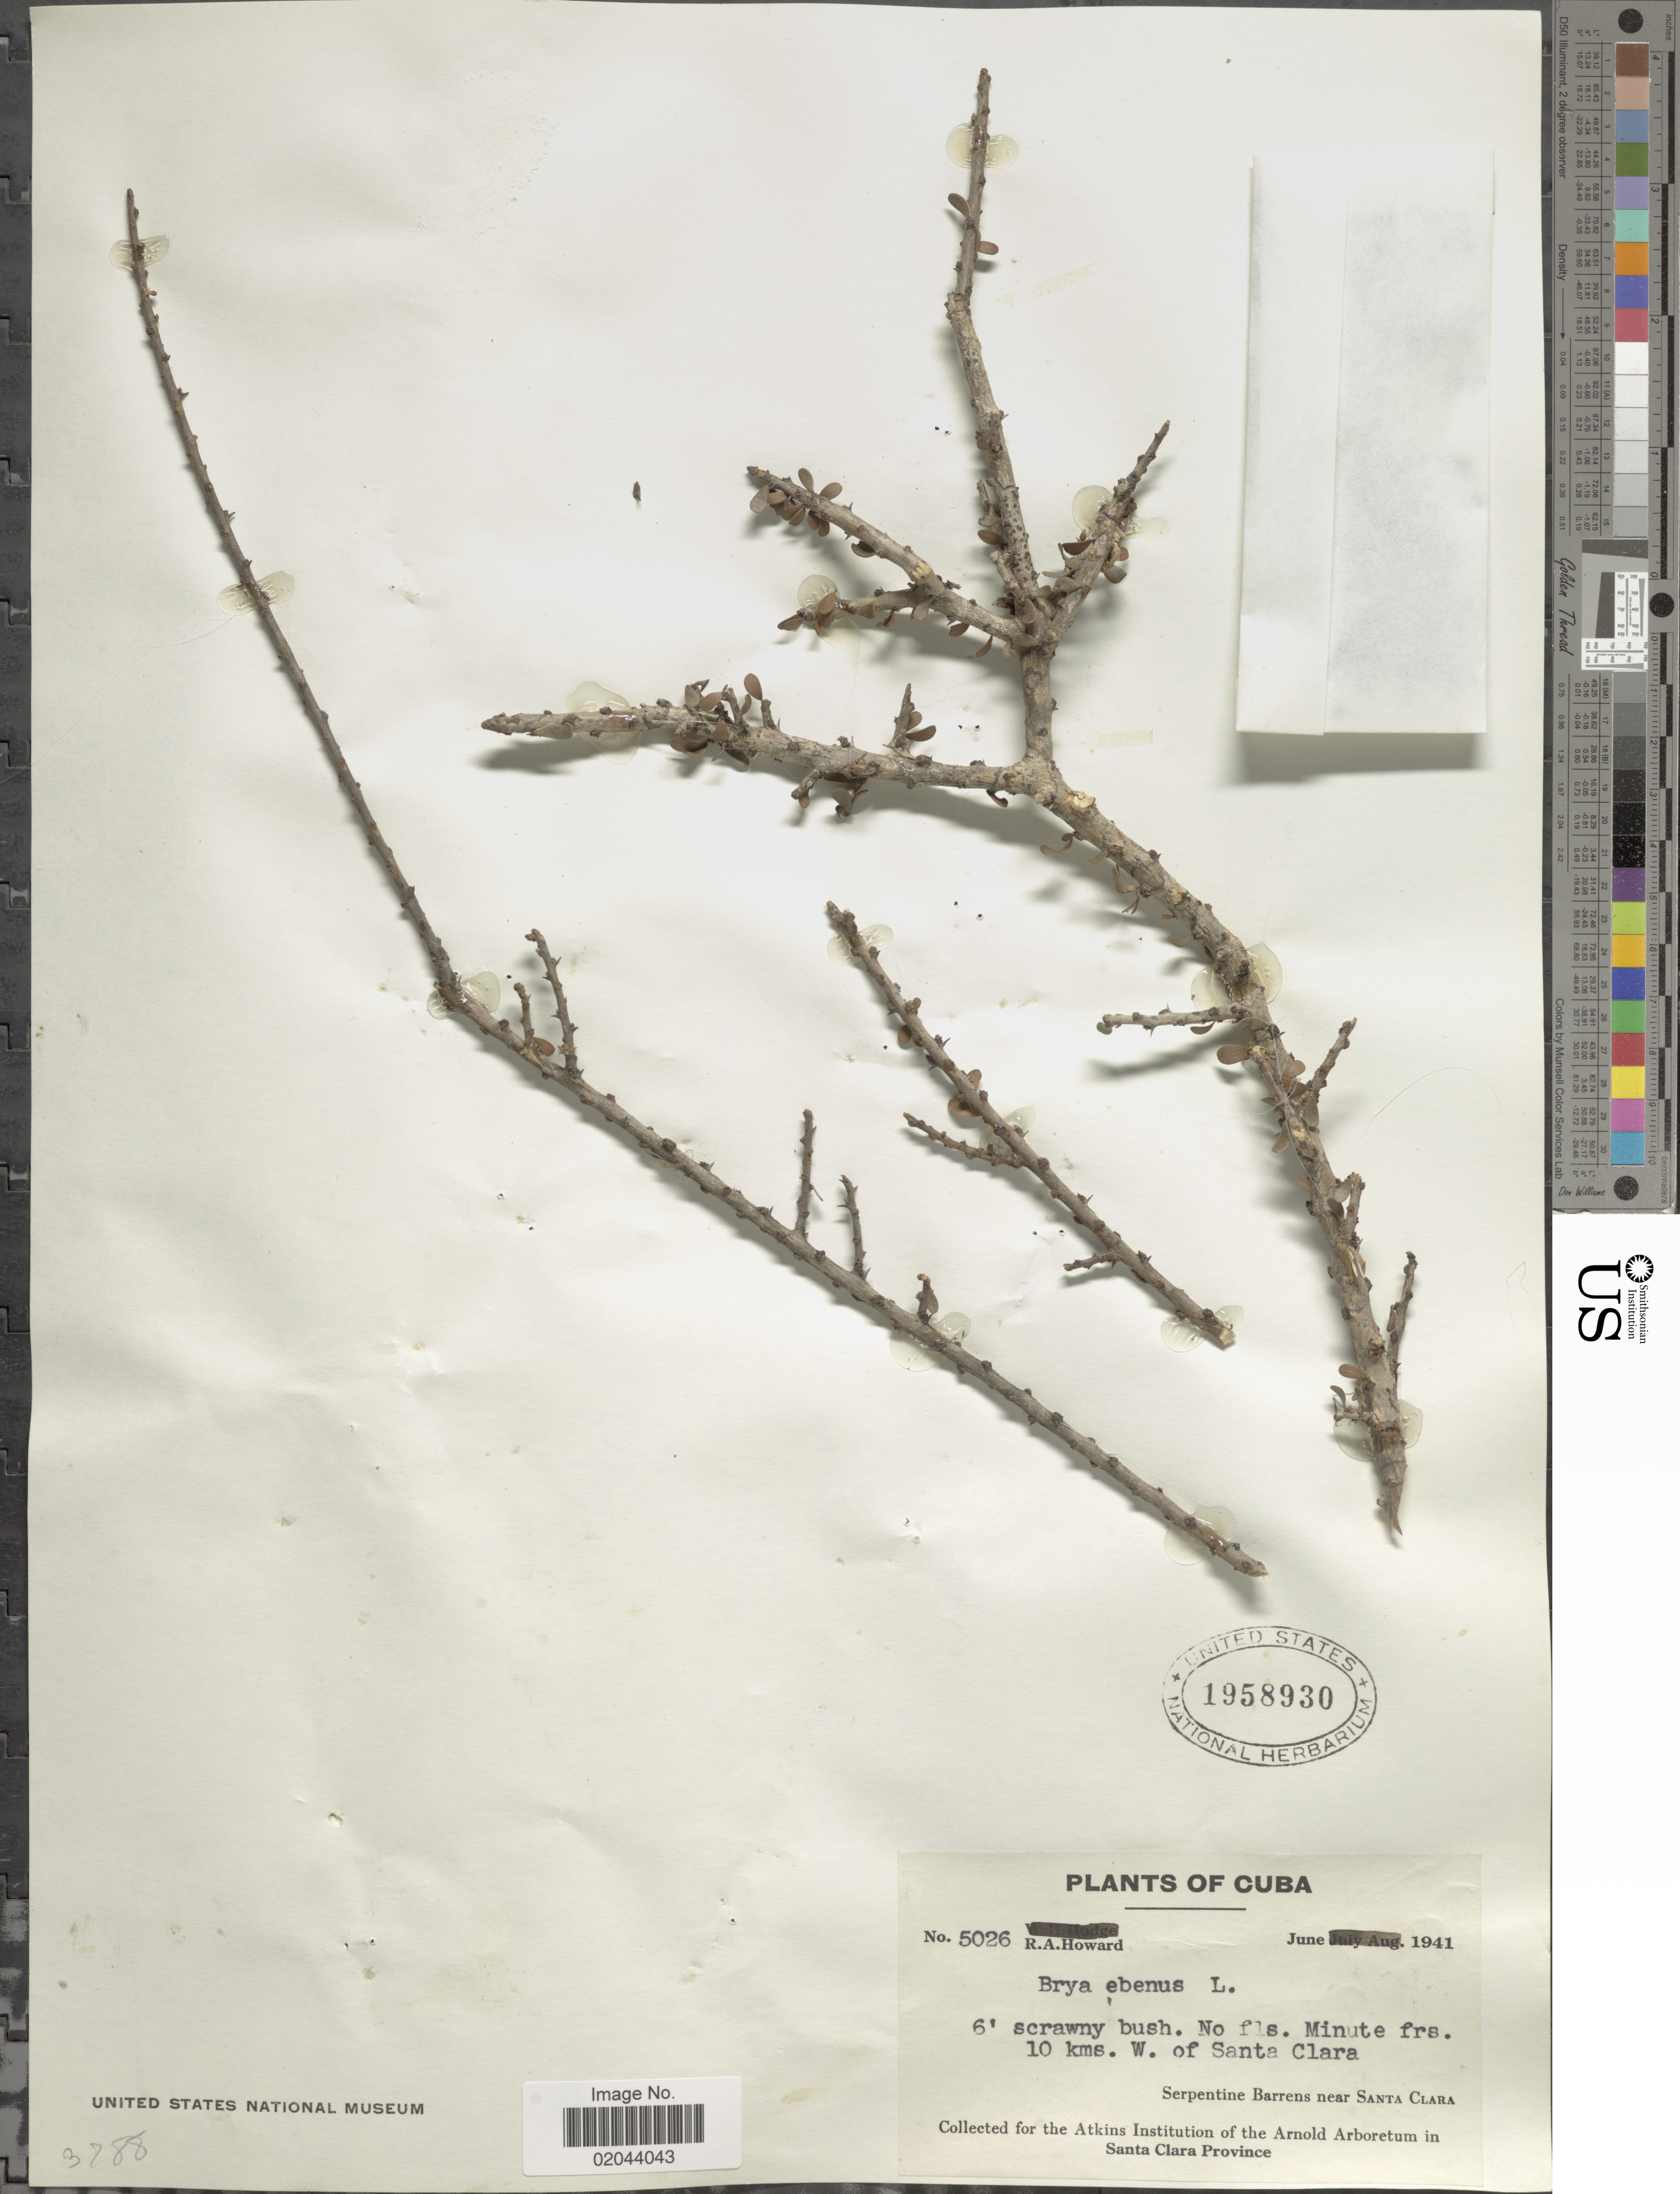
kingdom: Plantae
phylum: Tracheophyta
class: Magnoliopsida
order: Fabales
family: Fabaceae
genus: Brya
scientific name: Brya ebenus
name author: (L.) DC.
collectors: R. A. Howard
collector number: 5026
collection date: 1941-06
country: Cuba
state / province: Las Villas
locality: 10 kms W of Santa Clara, Serpentine Barrens near Santa Clara, Santa Clar Province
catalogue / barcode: US 1958930